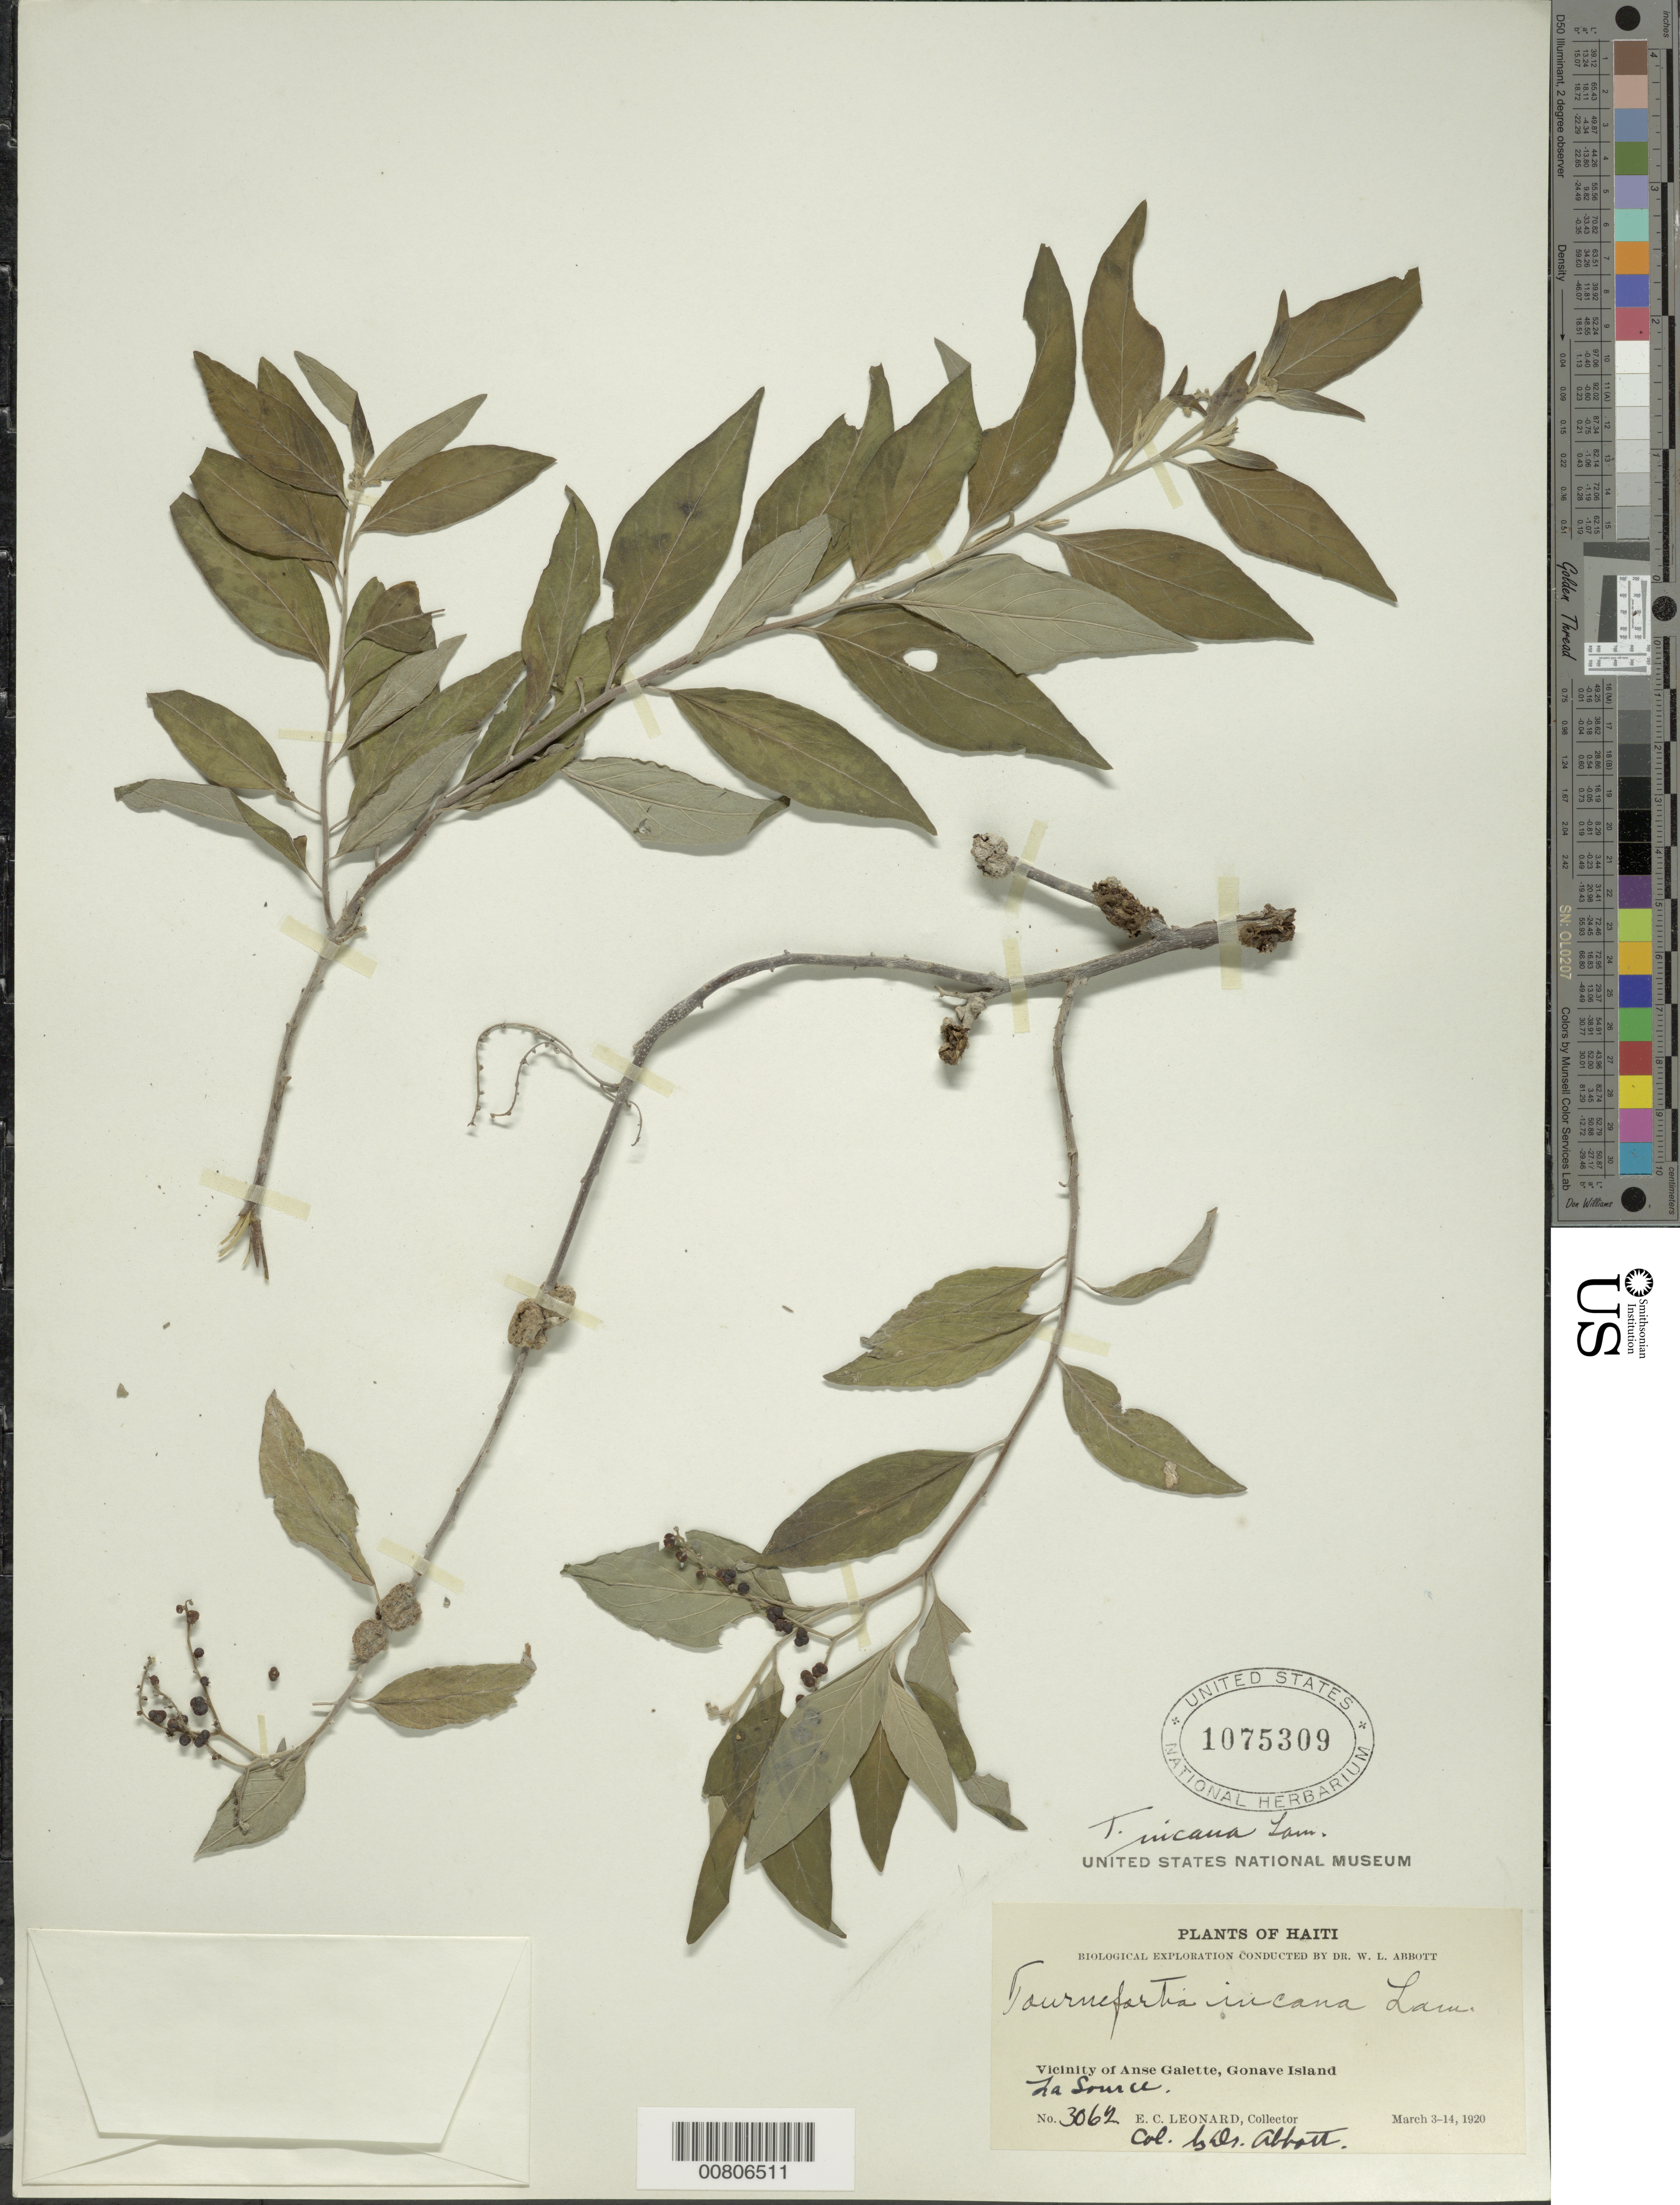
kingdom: Plantae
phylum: Tracheophyta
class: Magnoliopsida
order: Boraginales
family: Heliotropiaceae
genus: Tournefortia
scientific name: Tournefortia incana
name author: Lam.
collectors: W. L. Abbott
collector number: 3062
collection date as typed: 03 Mar 1920 to 14 Mar 1920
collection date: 1920-03-03/1920-03-14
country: Haiti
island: Hispaniola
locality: Anse Galette vicinity, Gonave Island; La Source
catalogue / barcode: US 1075309